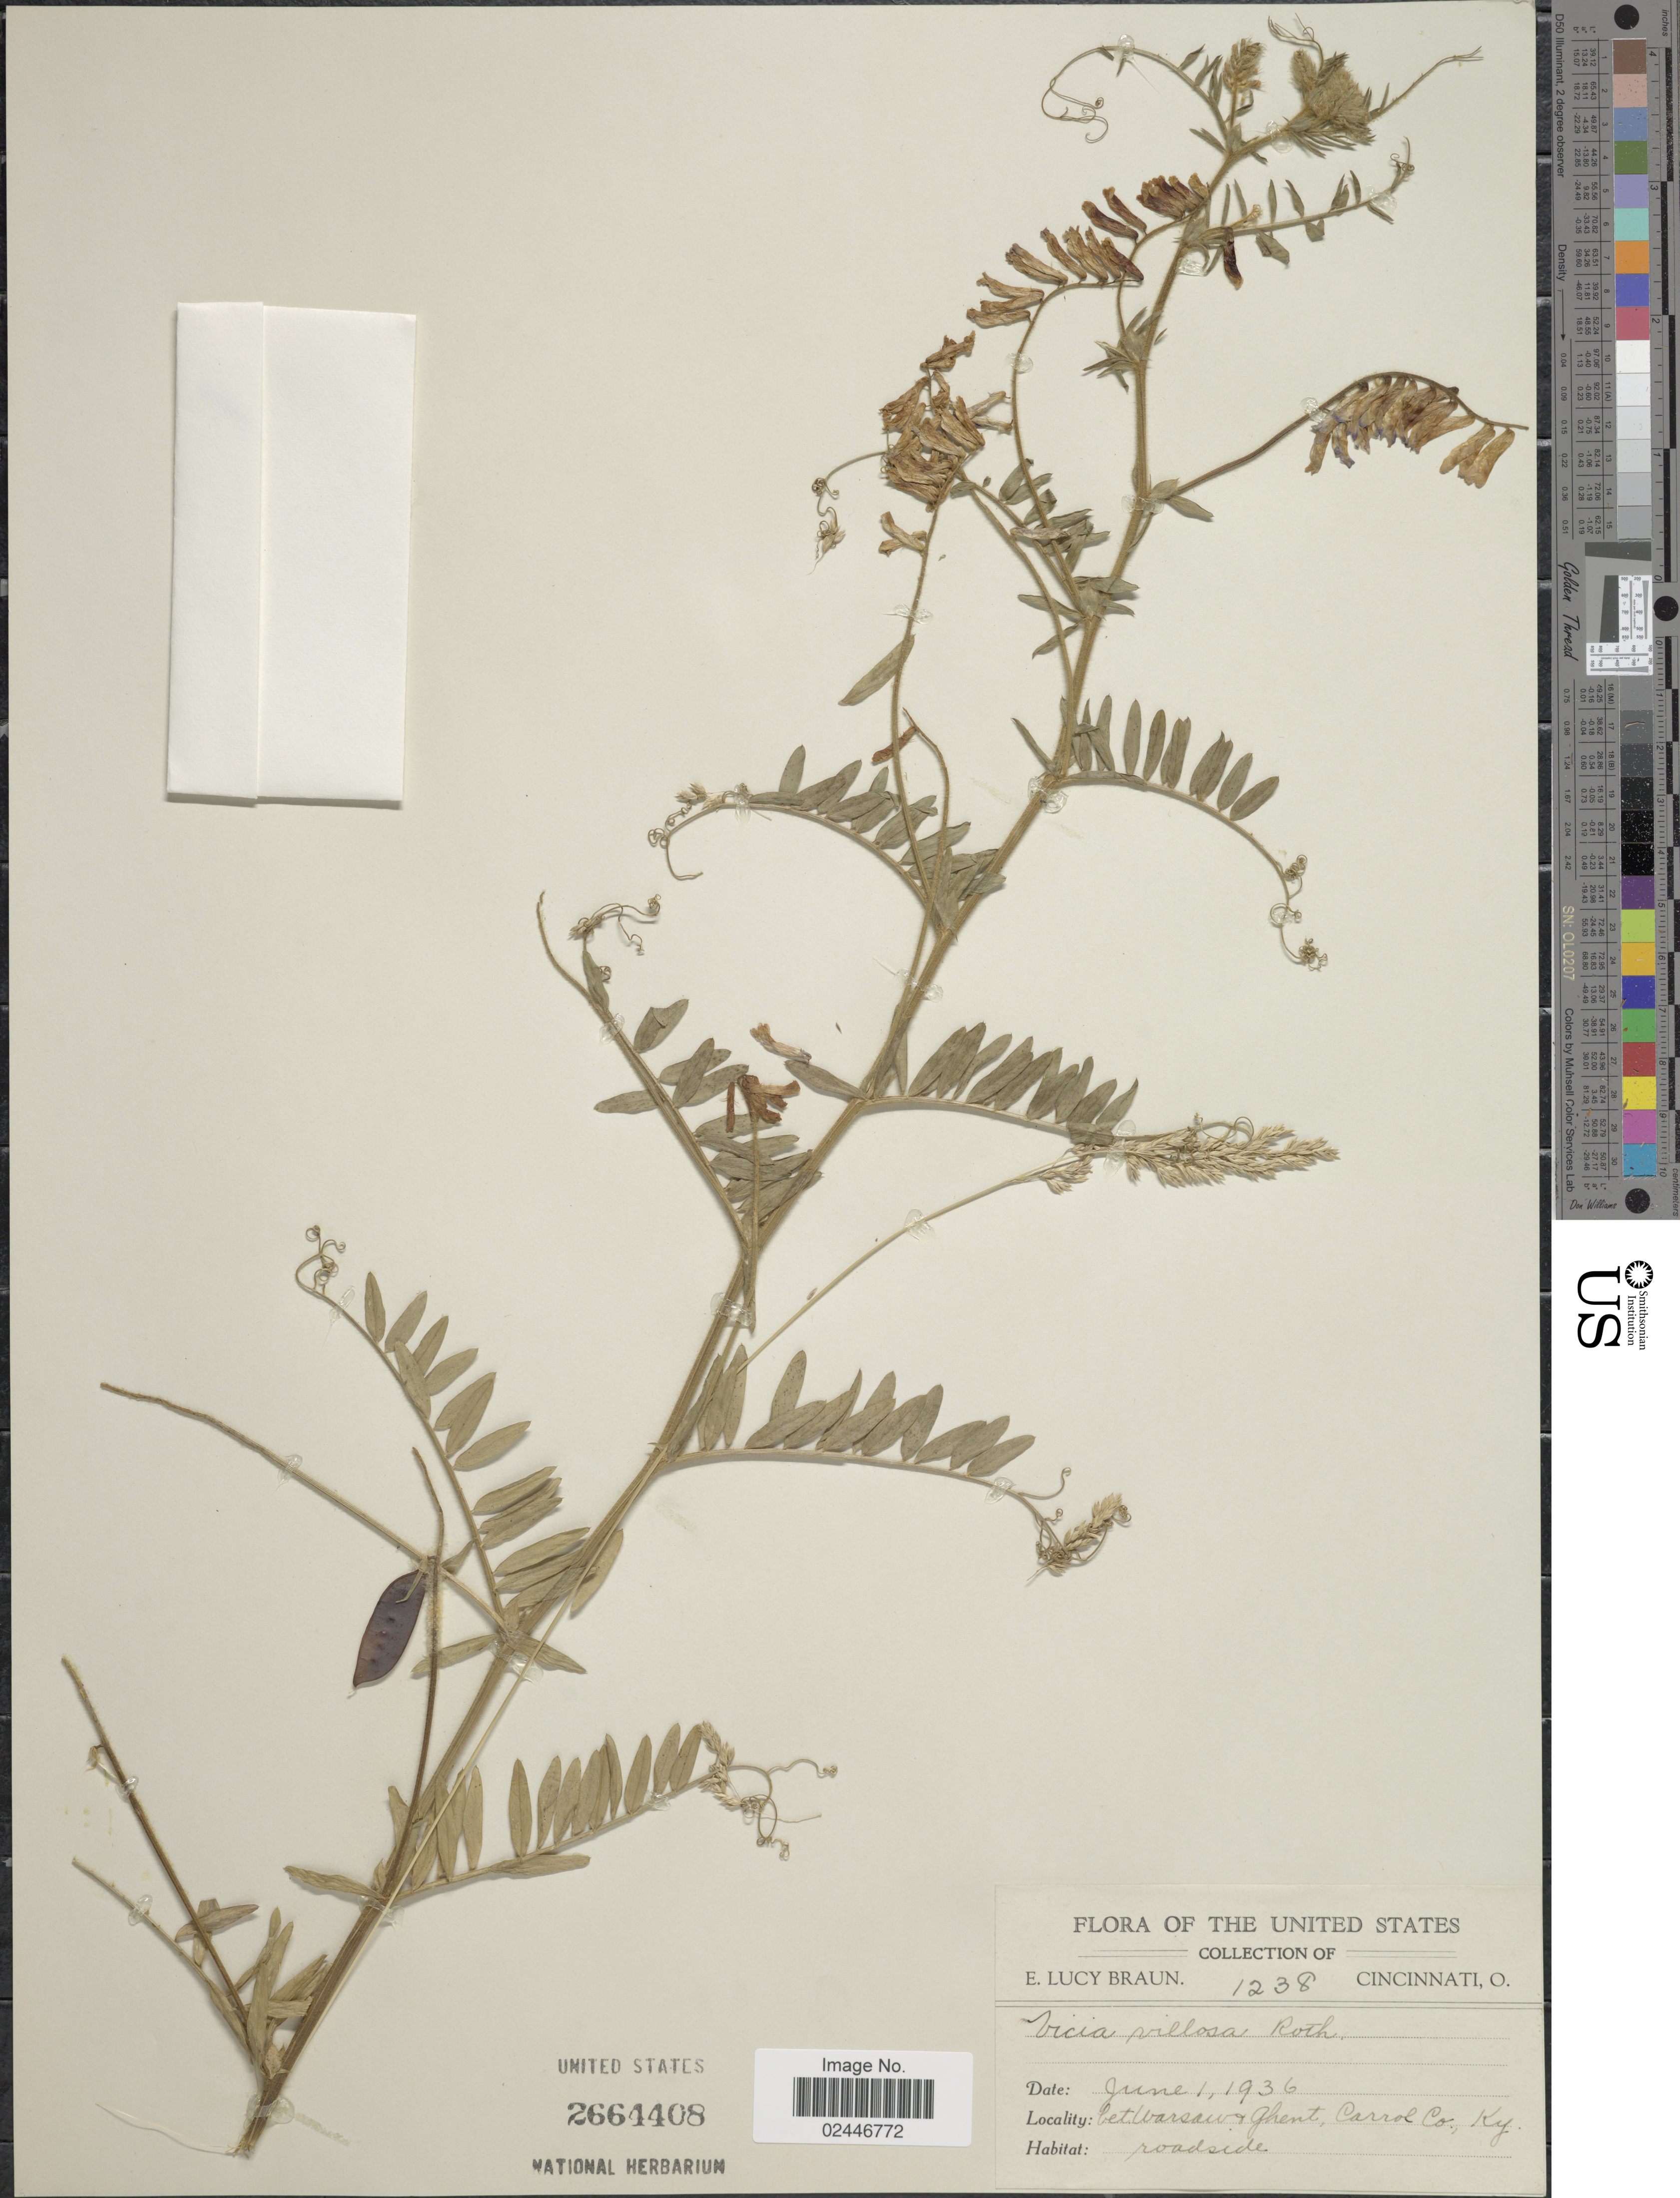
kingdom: Plantae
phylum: Tracheophyta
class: Magnoliopsida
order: Fabales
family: Fabaceae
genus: Vicia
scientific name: Vicia villosa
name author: Roth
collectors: E. L. Braun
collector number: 1238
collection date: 1936-06-01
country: United States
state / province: Kentucky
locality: Bet. Warsaw & Ghent, Carrol Co., roadside.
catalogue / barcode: US 2664408